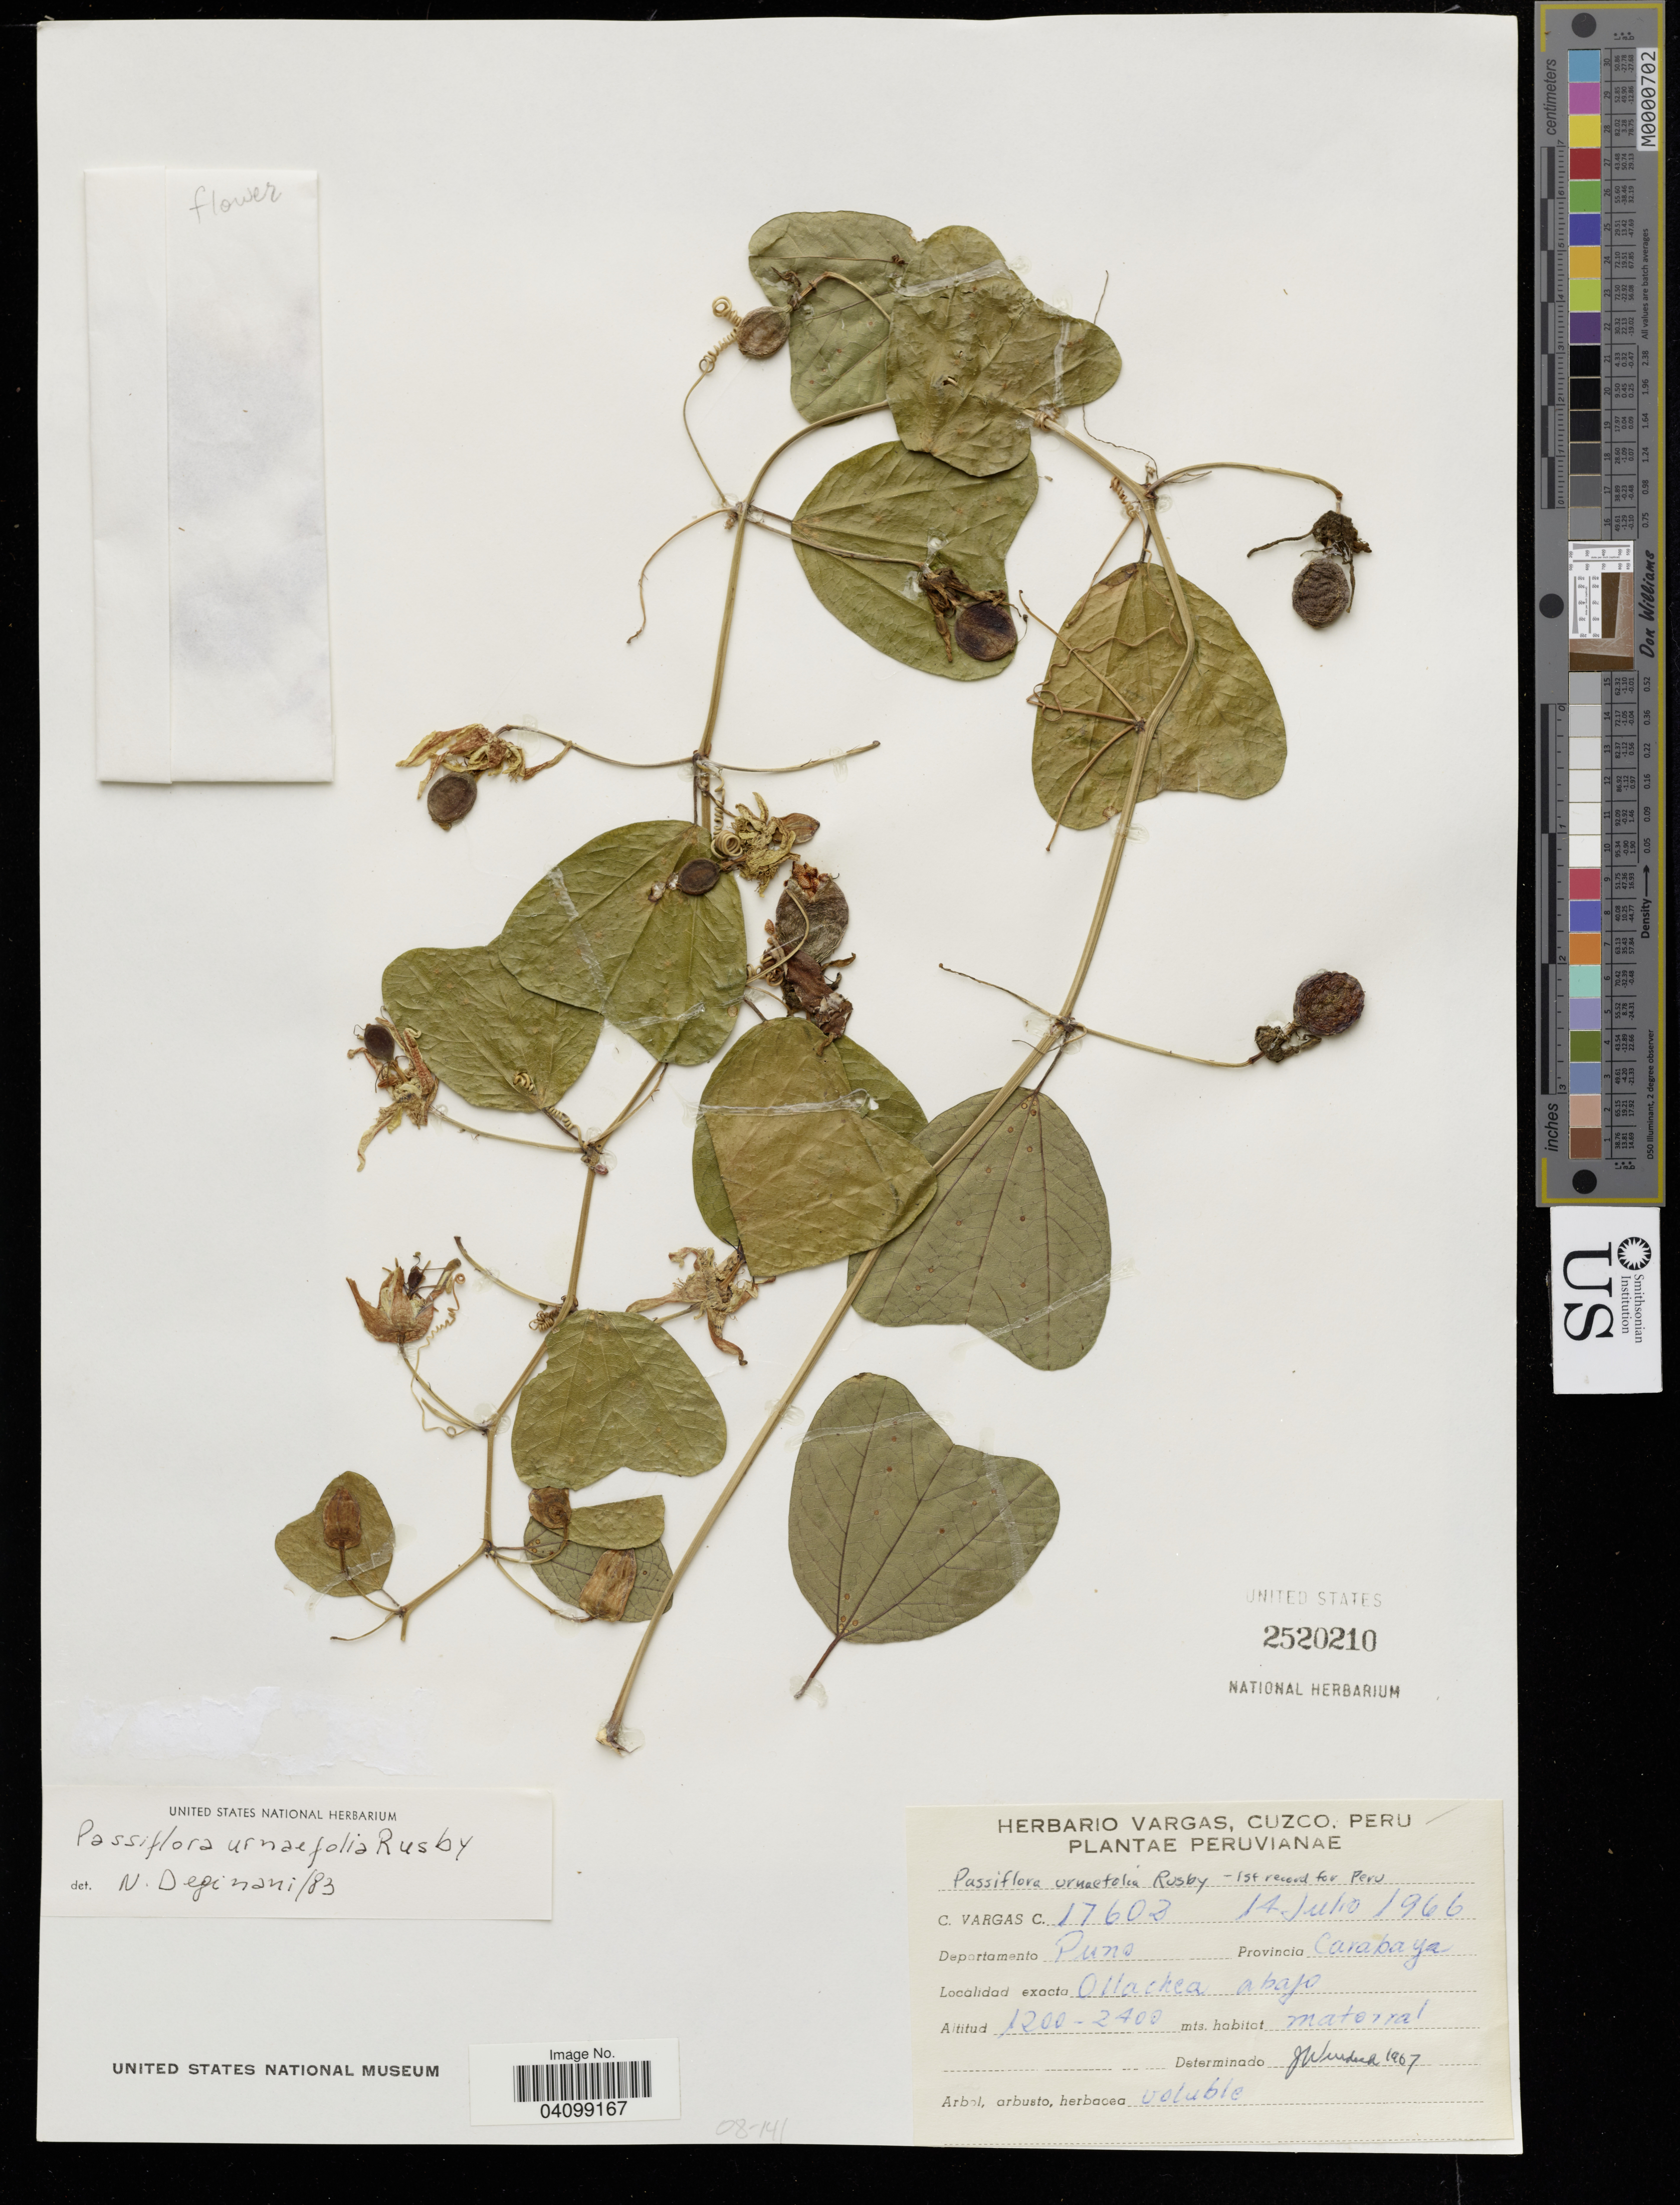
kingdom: Plantae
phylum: Tracheophyta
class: Magnoliopsida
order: Malpighiales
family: Passifloraceae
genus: Passiflora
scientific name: Passiflora urnifolia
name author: Rusby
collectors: C. Vargas C.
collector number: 17602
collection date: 1966-07-14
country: Peru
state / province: Puno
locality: Vargas, Cuzco, Carabaya. Ollackea abajo.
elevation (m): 1200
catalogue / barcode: US 2520210